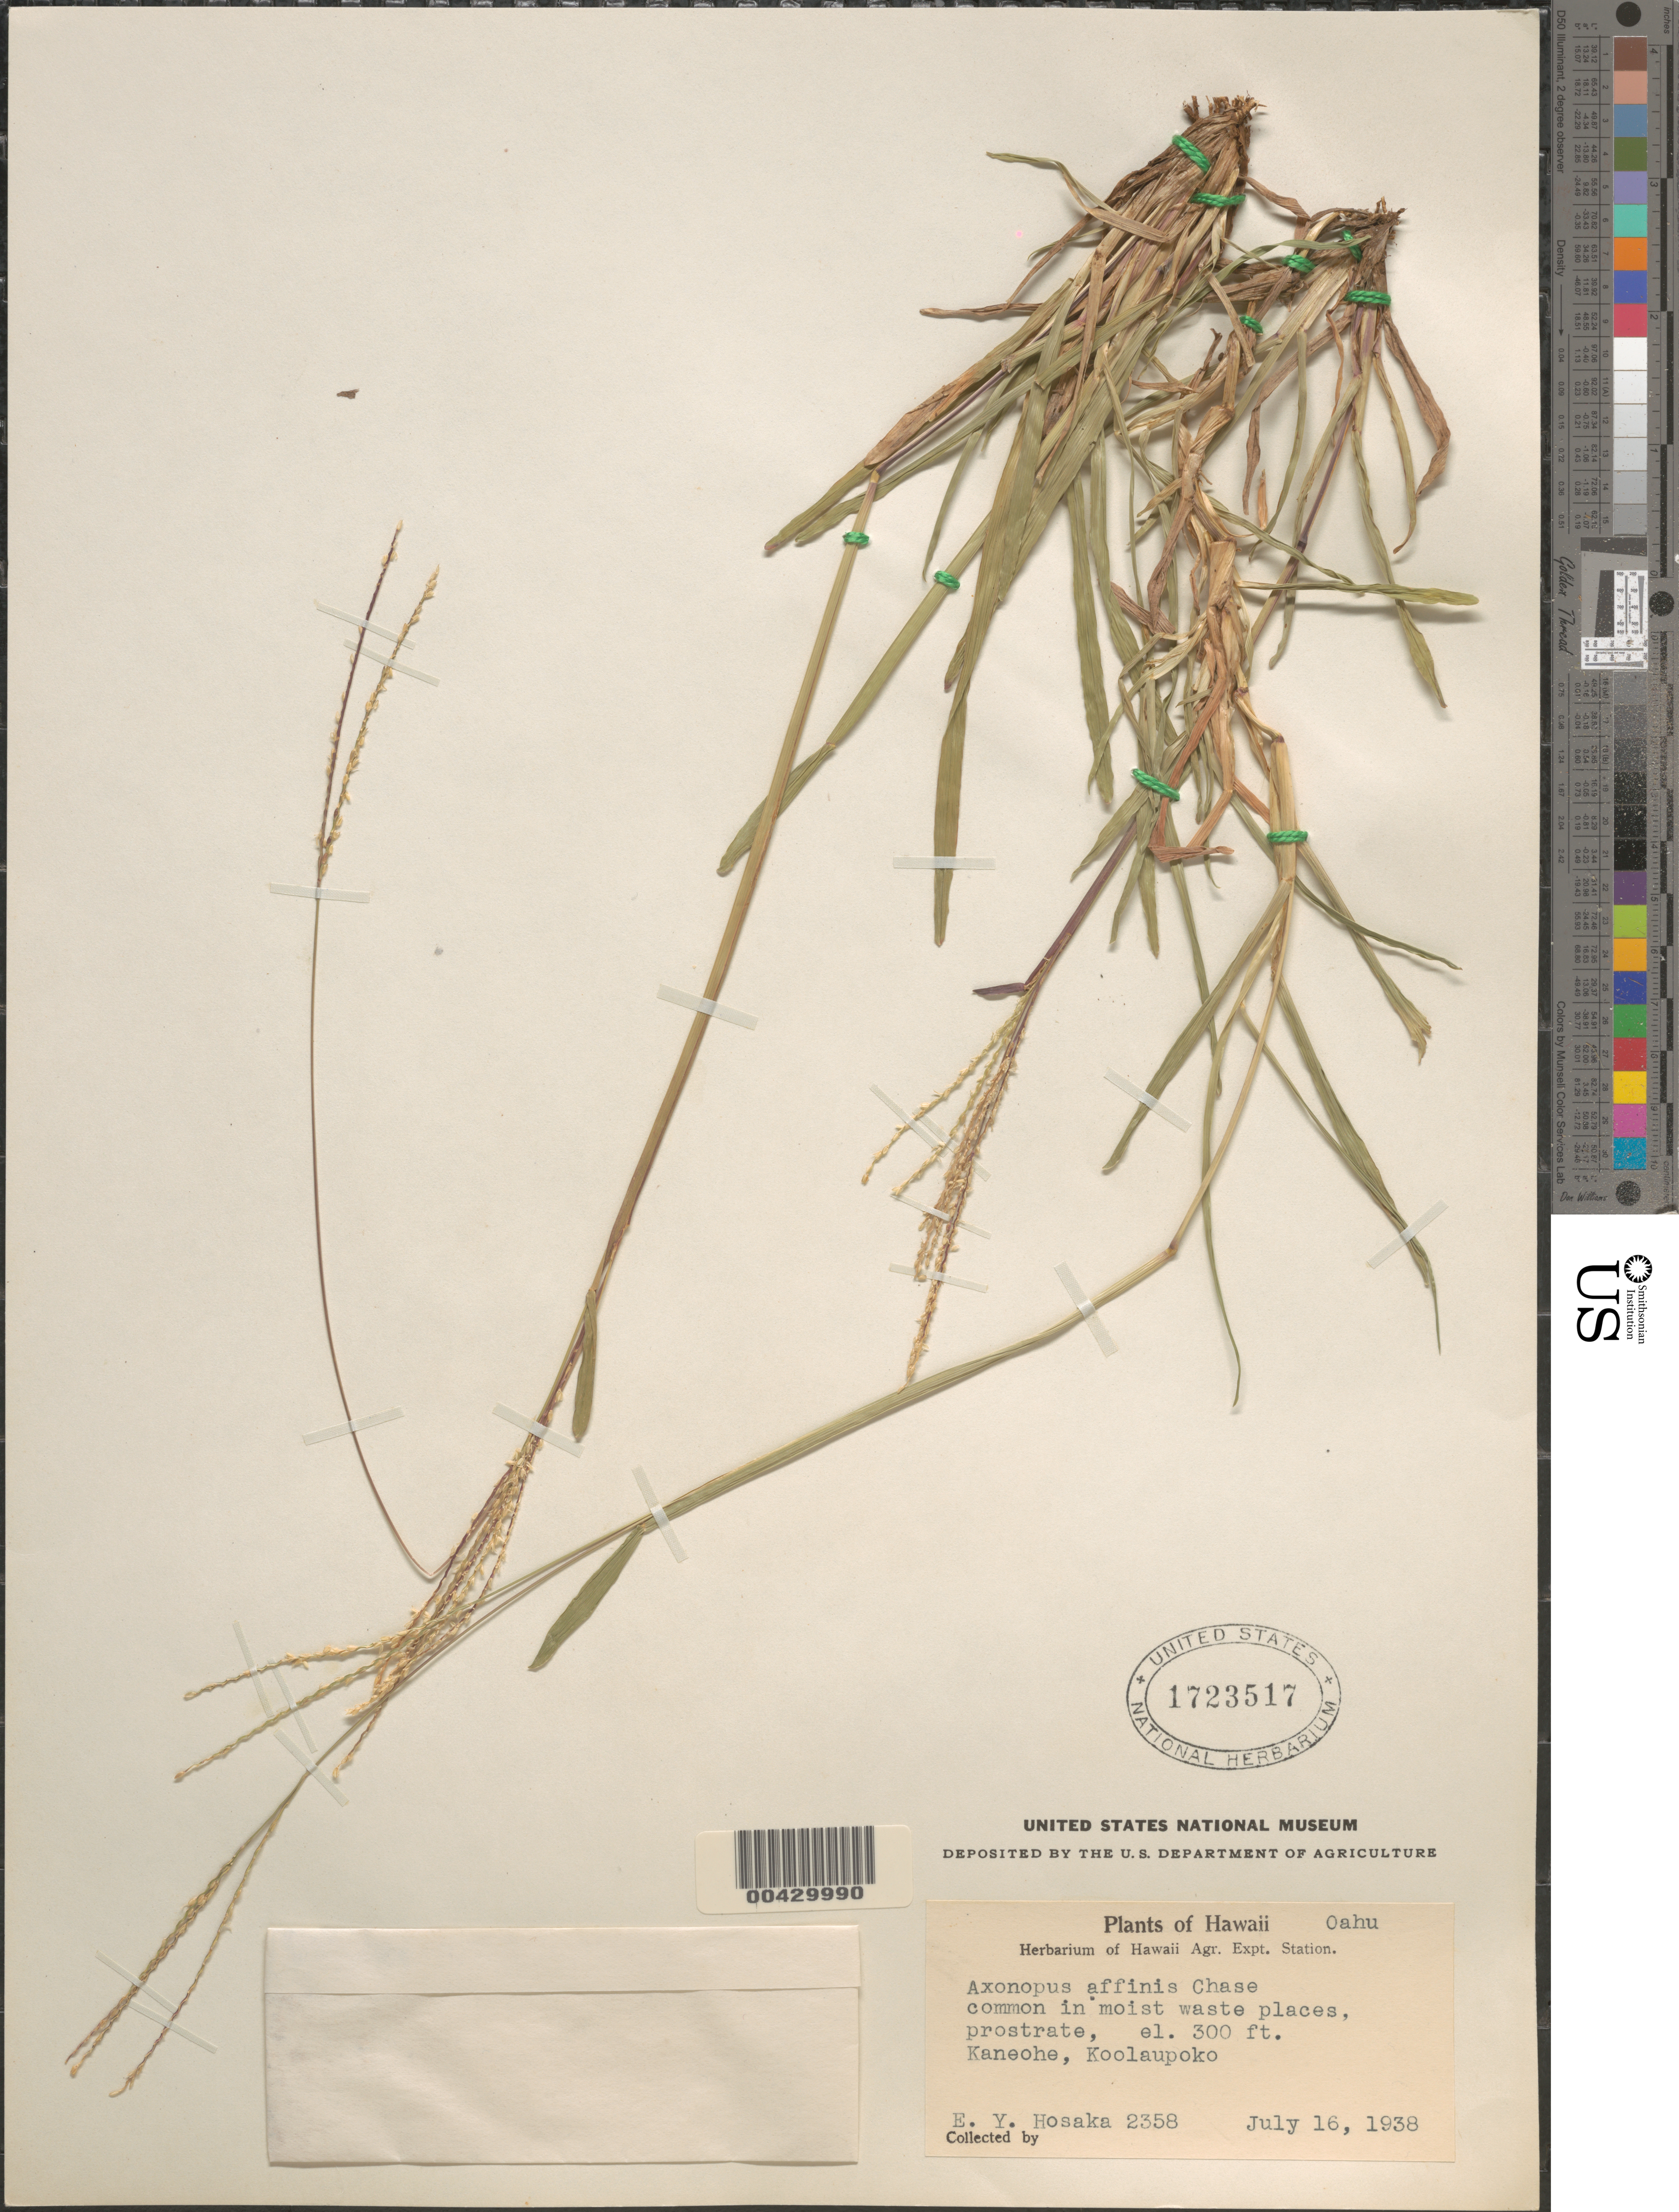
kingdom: Plantae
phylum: Tracheophyta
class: Liliopsida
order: Poales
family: Poaceae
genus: Axonopus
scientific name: Axonopus fissifolius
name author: (Raddi) Kuhlm.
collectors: E. Y. Hosaka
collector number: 2358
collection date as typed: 16 Jul 1938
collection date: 1938-07-16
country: United States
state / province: Hawaii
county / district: Honolulu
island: Oahu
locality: Kaneohe, Koolaupoko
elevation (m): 91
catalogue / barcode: US 1723517